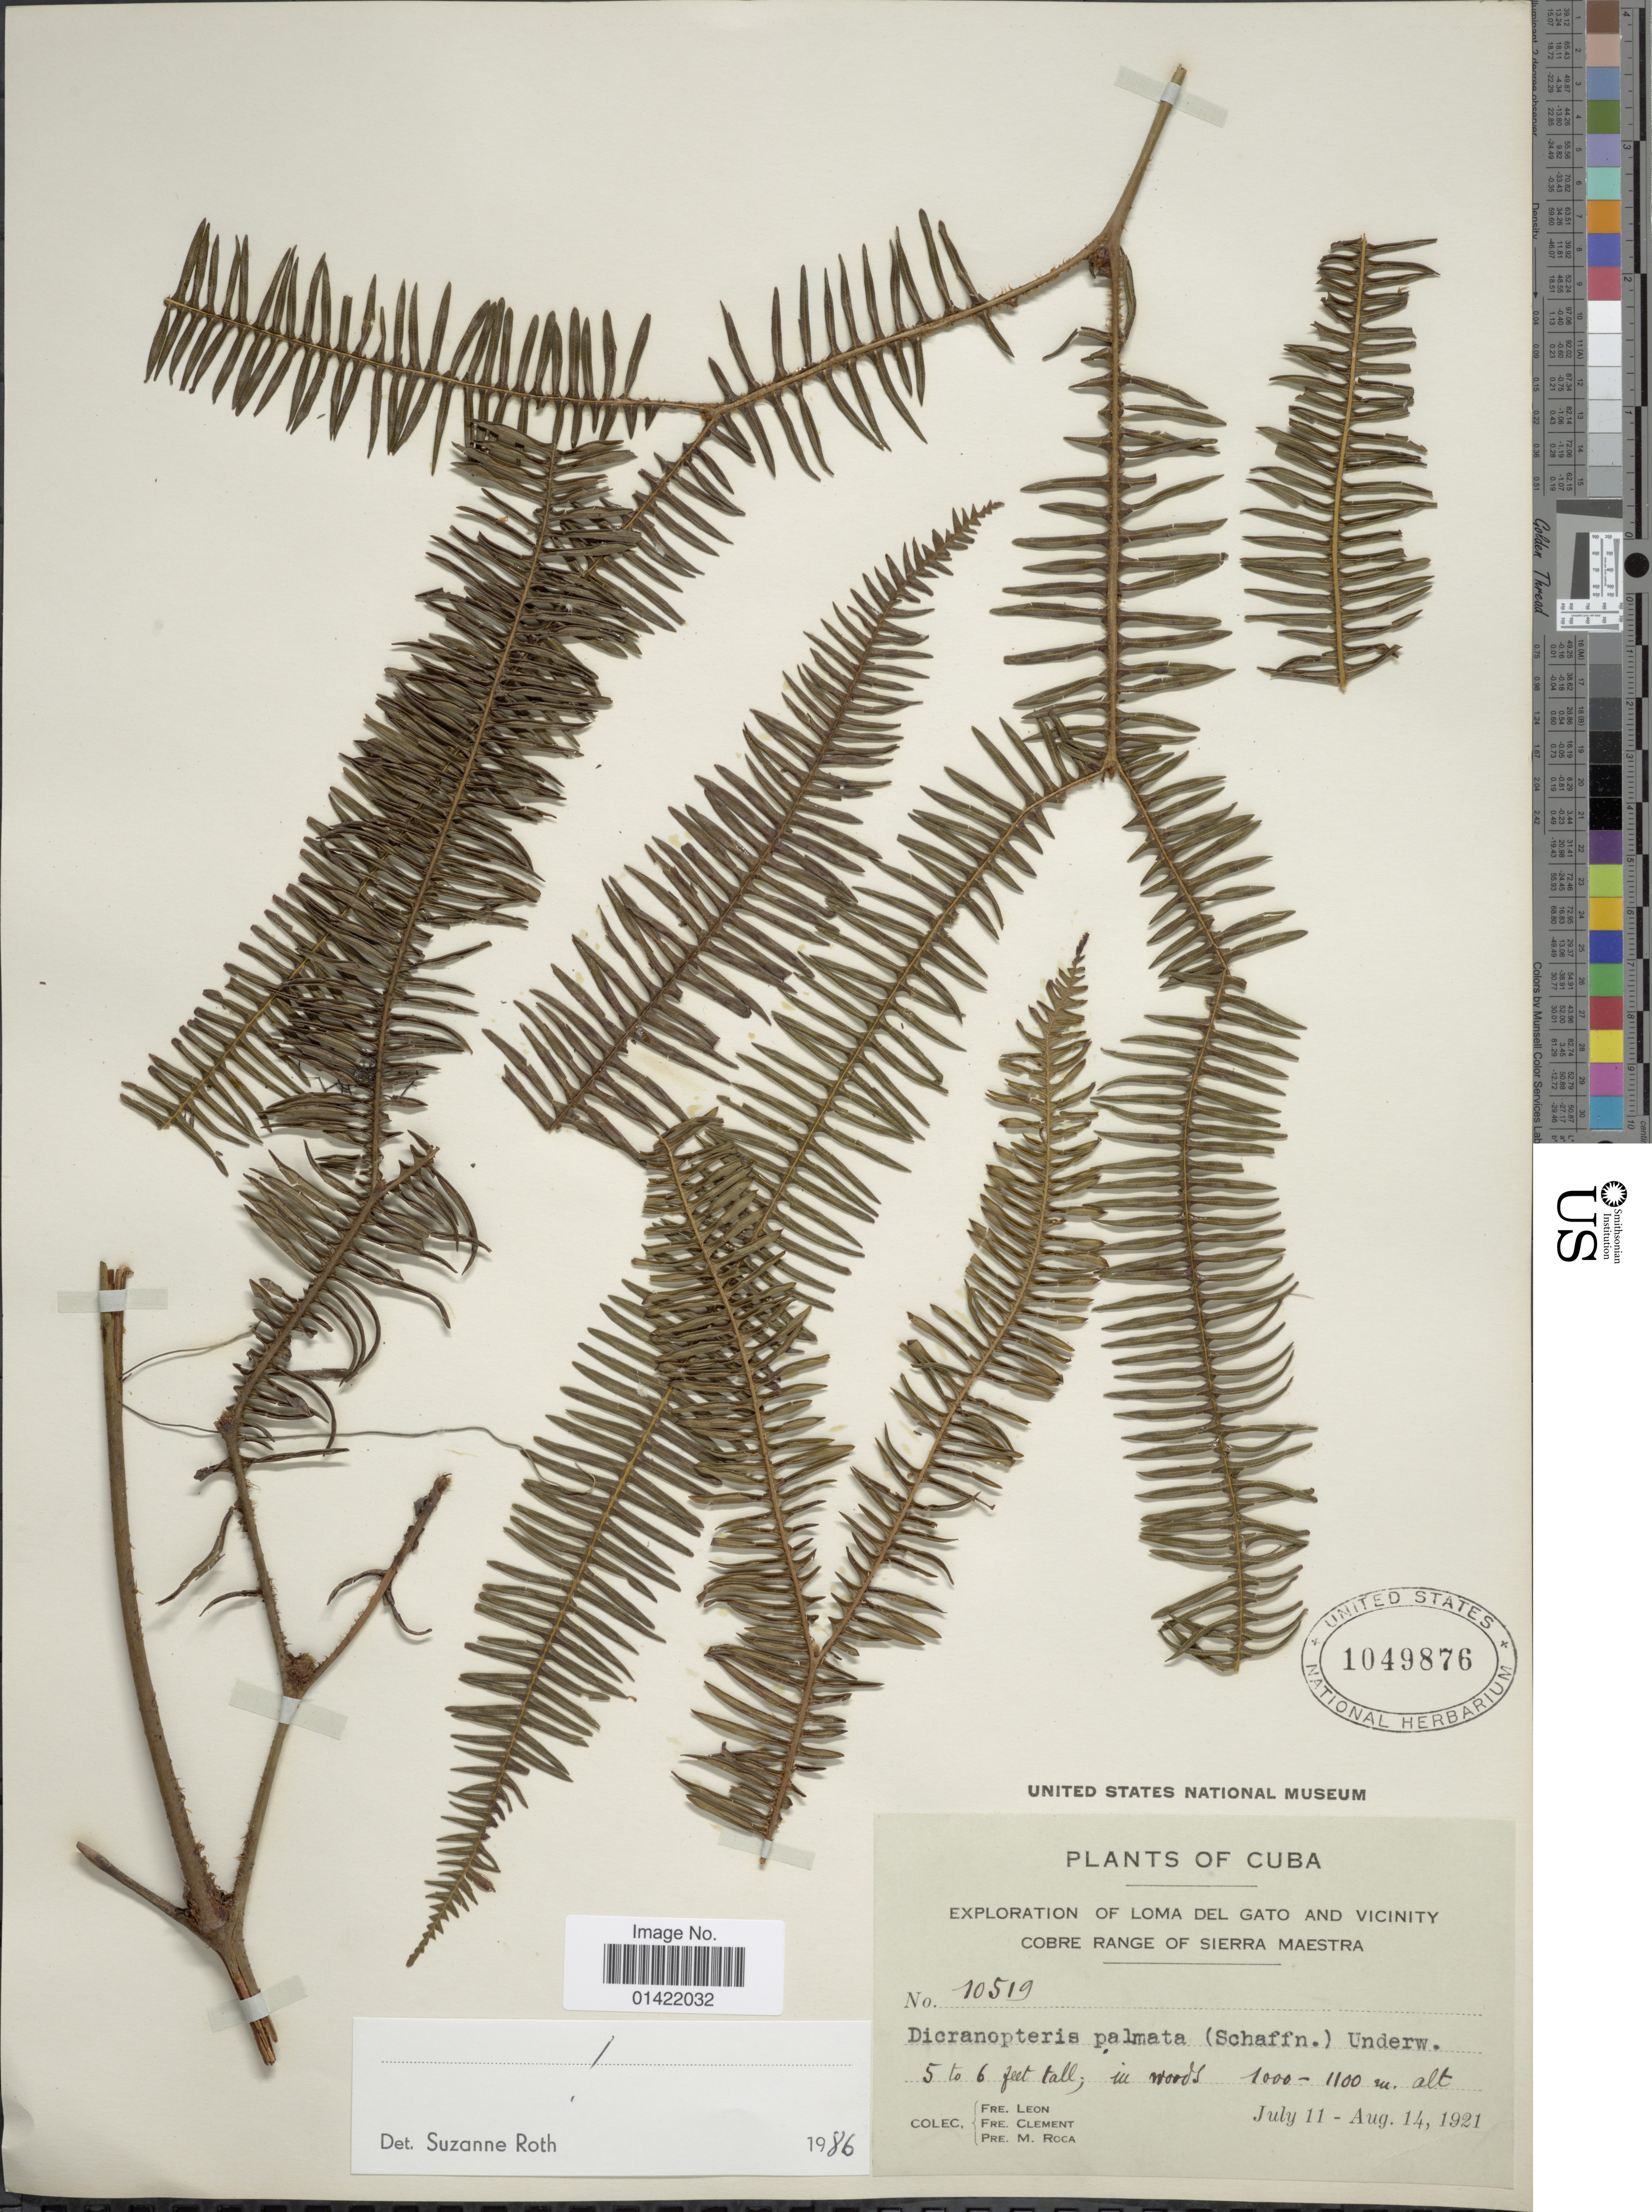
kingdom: Plantae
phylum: Tracheophyta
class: Polypodiopsida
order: Gleicheniales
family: Gleicheniaceae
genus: Sticherus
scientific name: Sticherus furcatus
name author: (L.) Ching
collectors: F. Leon, B. Clement & M. Roca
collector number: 10519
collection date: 1921-07-11/1921-08-14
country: Cuba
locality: Exploration of Loma del Gato and vicinity. Cobre Range of Sierra Maestra.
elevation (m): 1000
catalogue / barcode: US 1049876